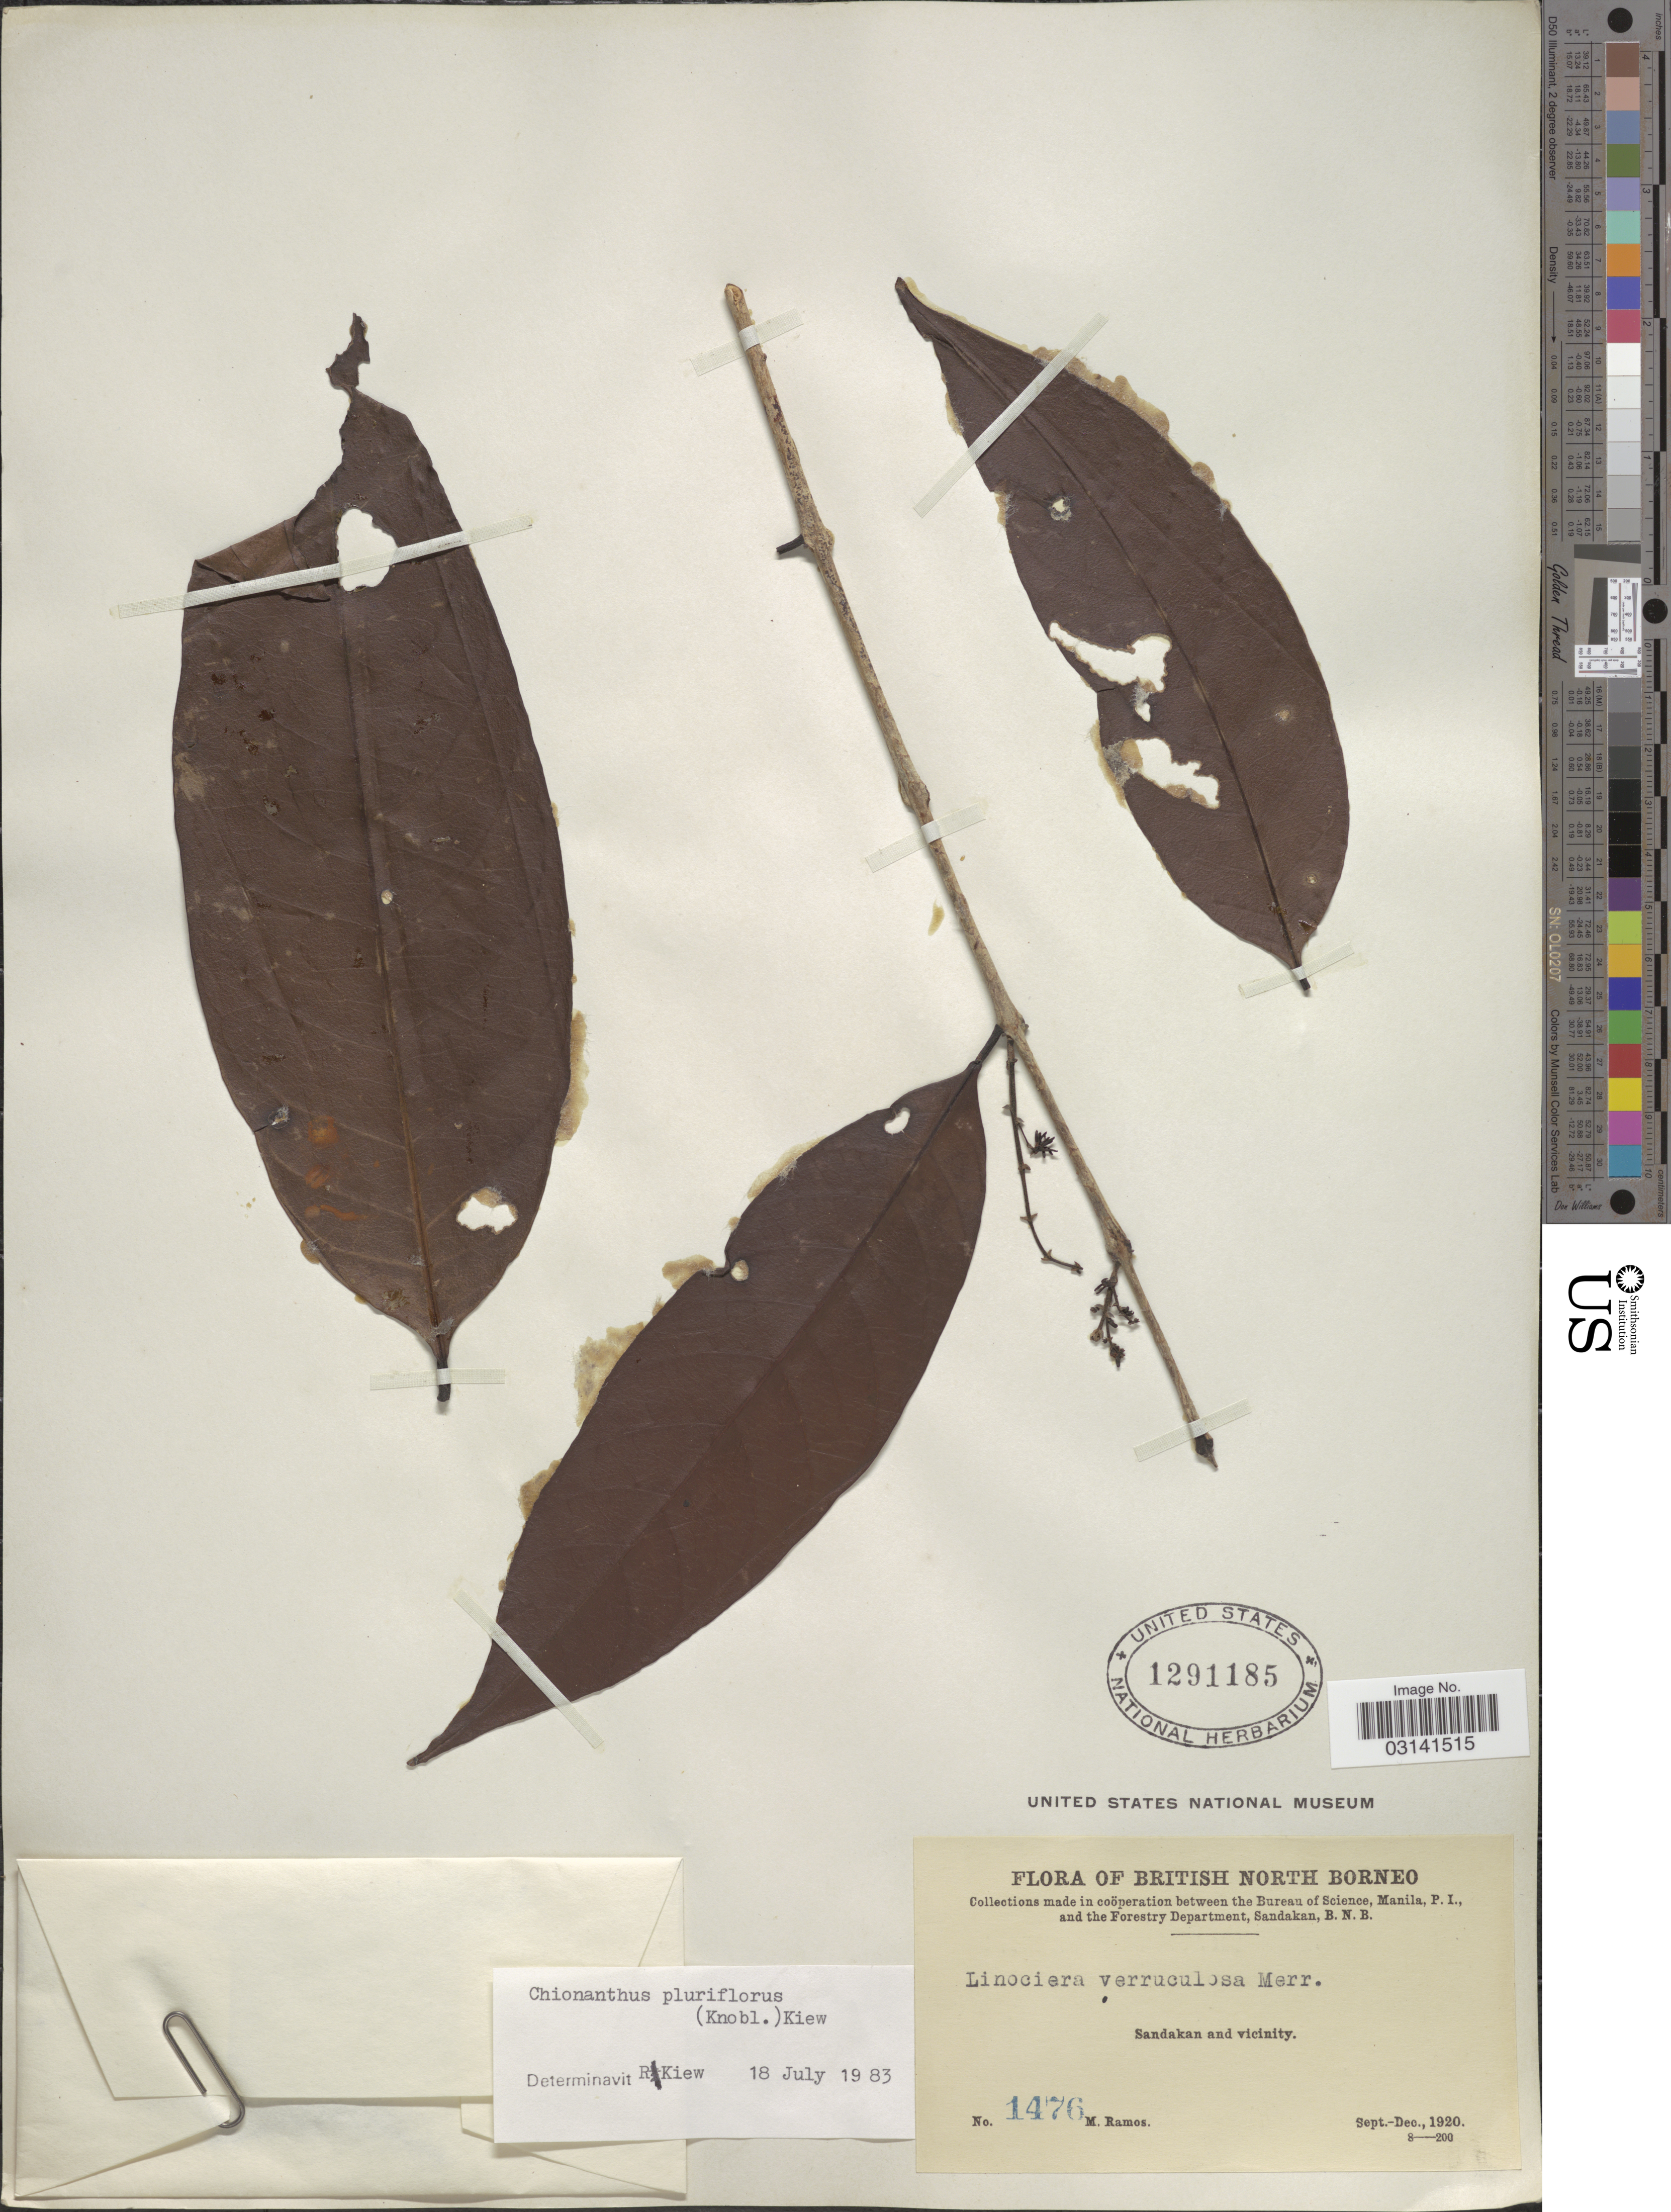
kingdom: Plantae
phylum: Tracheophyta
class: Magnoliopsida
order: Lamiales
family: Oleaceae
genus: Chionanthus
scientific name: Chionanthus pluriflorus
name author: (Knobl.) Kiew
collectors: M. Ramos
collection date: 1920-09/1920-12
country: Malaysia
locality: British North Borneo. Sandakan and vicinity.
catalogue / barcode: US 1291185